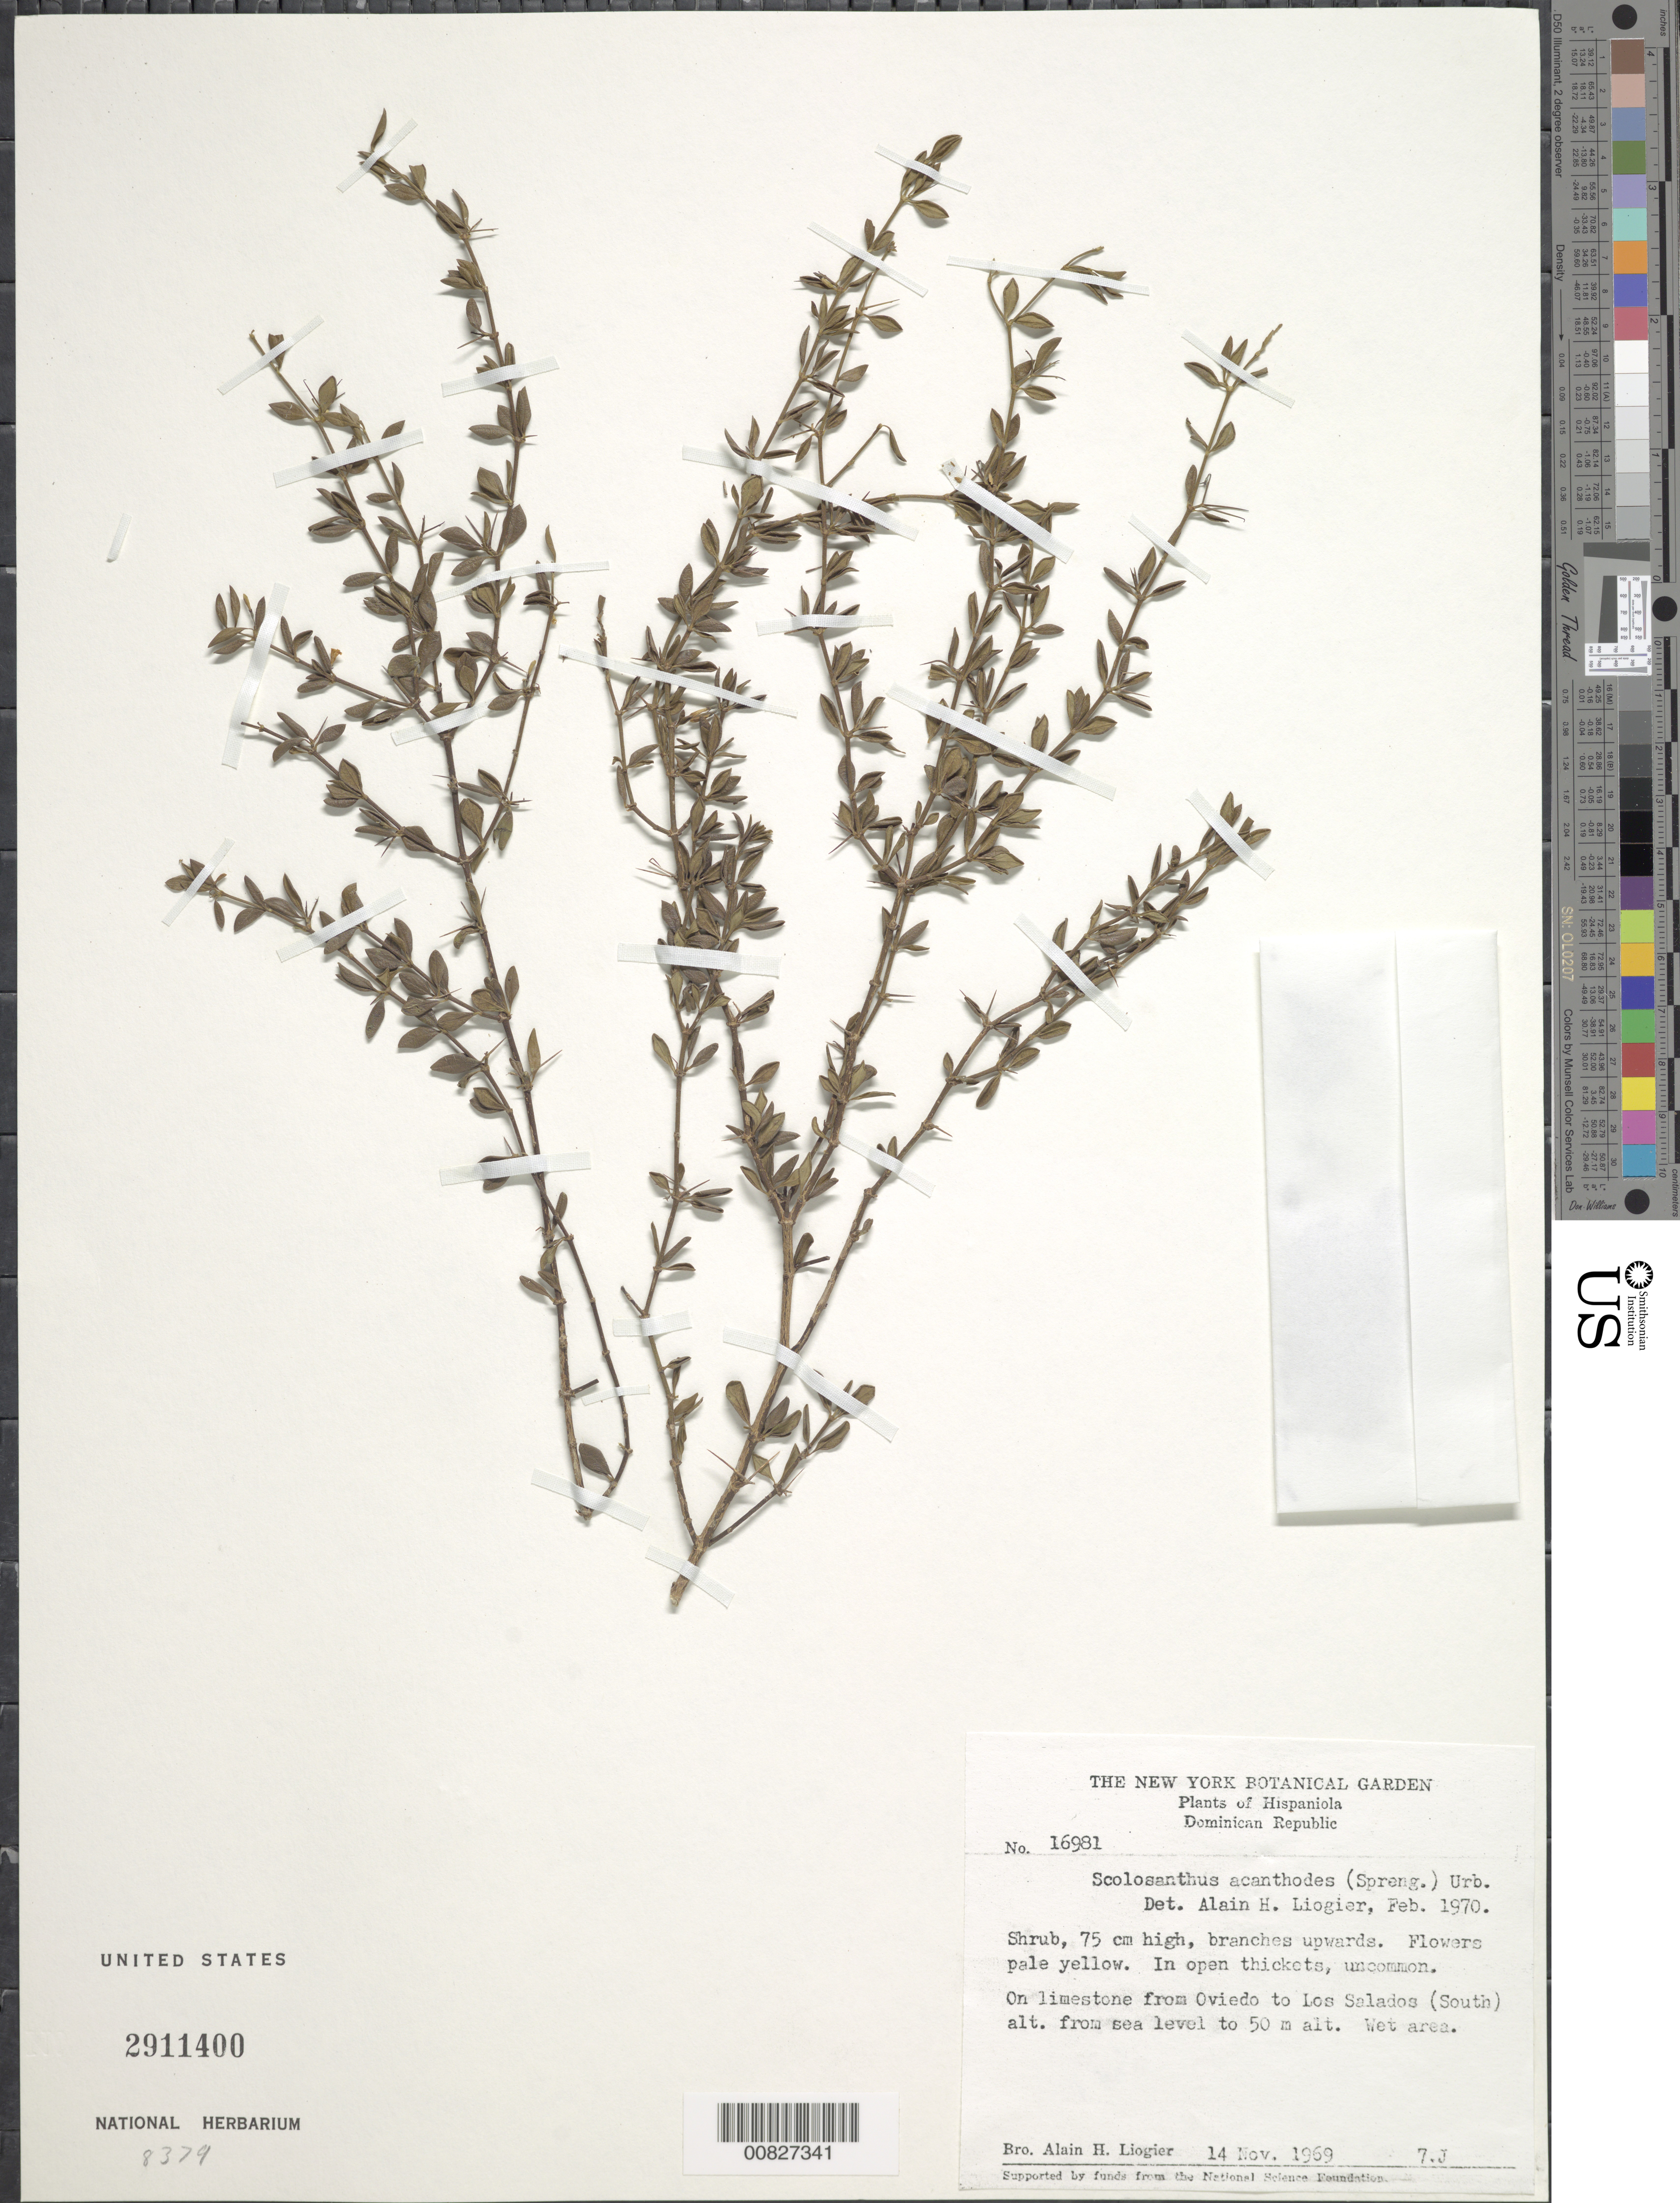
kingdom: Plantae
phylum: Tracheophyta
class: Magnoliopsida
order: Gentianales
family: Rubiaceae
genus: Scolosanthus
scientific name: Scolosanthus acanthodes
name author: (Spreng.) Urb.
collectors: A. H. Liogier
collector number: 16981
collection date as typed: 14 Nov 1969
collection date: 1969-11-14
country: Dominican Republic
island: Hispaniola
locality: From Oviedo to Los Salados (South)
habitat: Wet area in open thickets on limestone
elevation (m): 0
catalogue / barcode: US 2911400